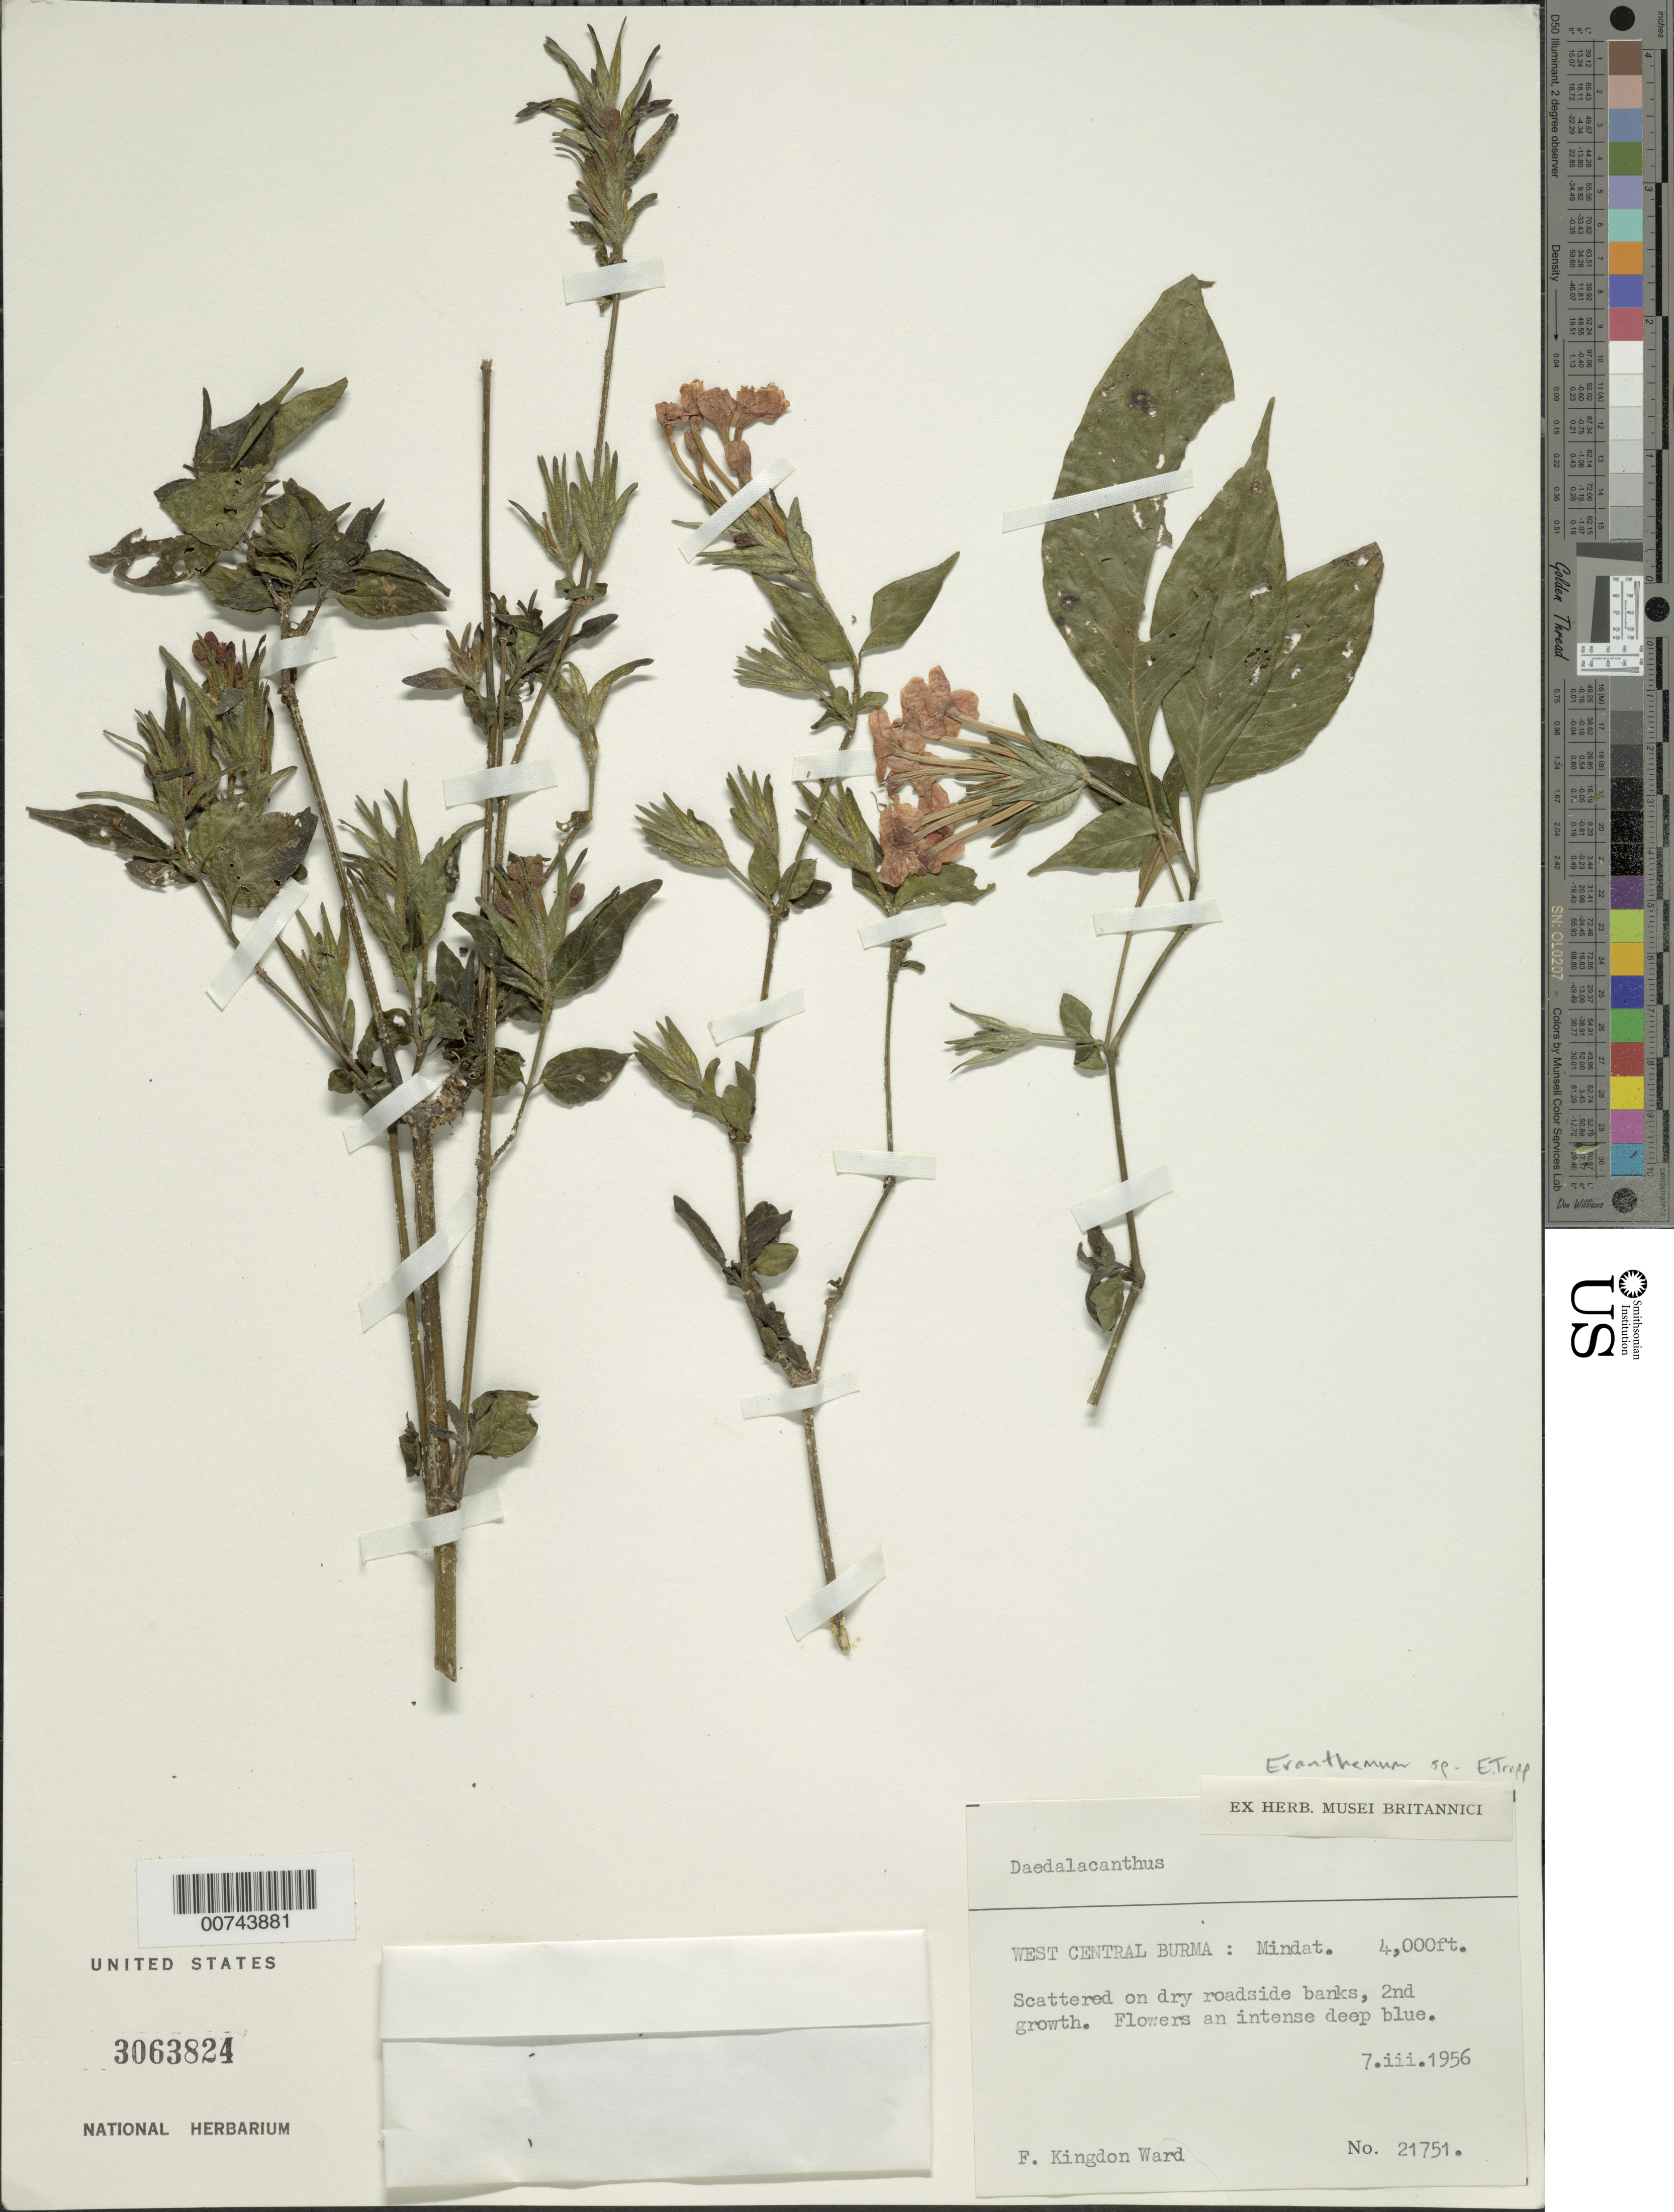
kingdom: Plantae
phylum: Tracheophyta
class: Magnoliopsida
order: Lamiales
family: Acanthaceae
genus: Daedalacanthus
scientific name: Daedalacanthus sp.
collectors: F. Kingdon Ward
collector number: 21751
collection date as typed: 07 Mar 1956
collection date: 1956-03-07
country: Myanmar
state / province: Chin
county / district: Kanpetle District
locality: Mindat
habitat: Scattered on dry roadside banks.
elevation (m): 1219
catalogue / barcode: US 3063824